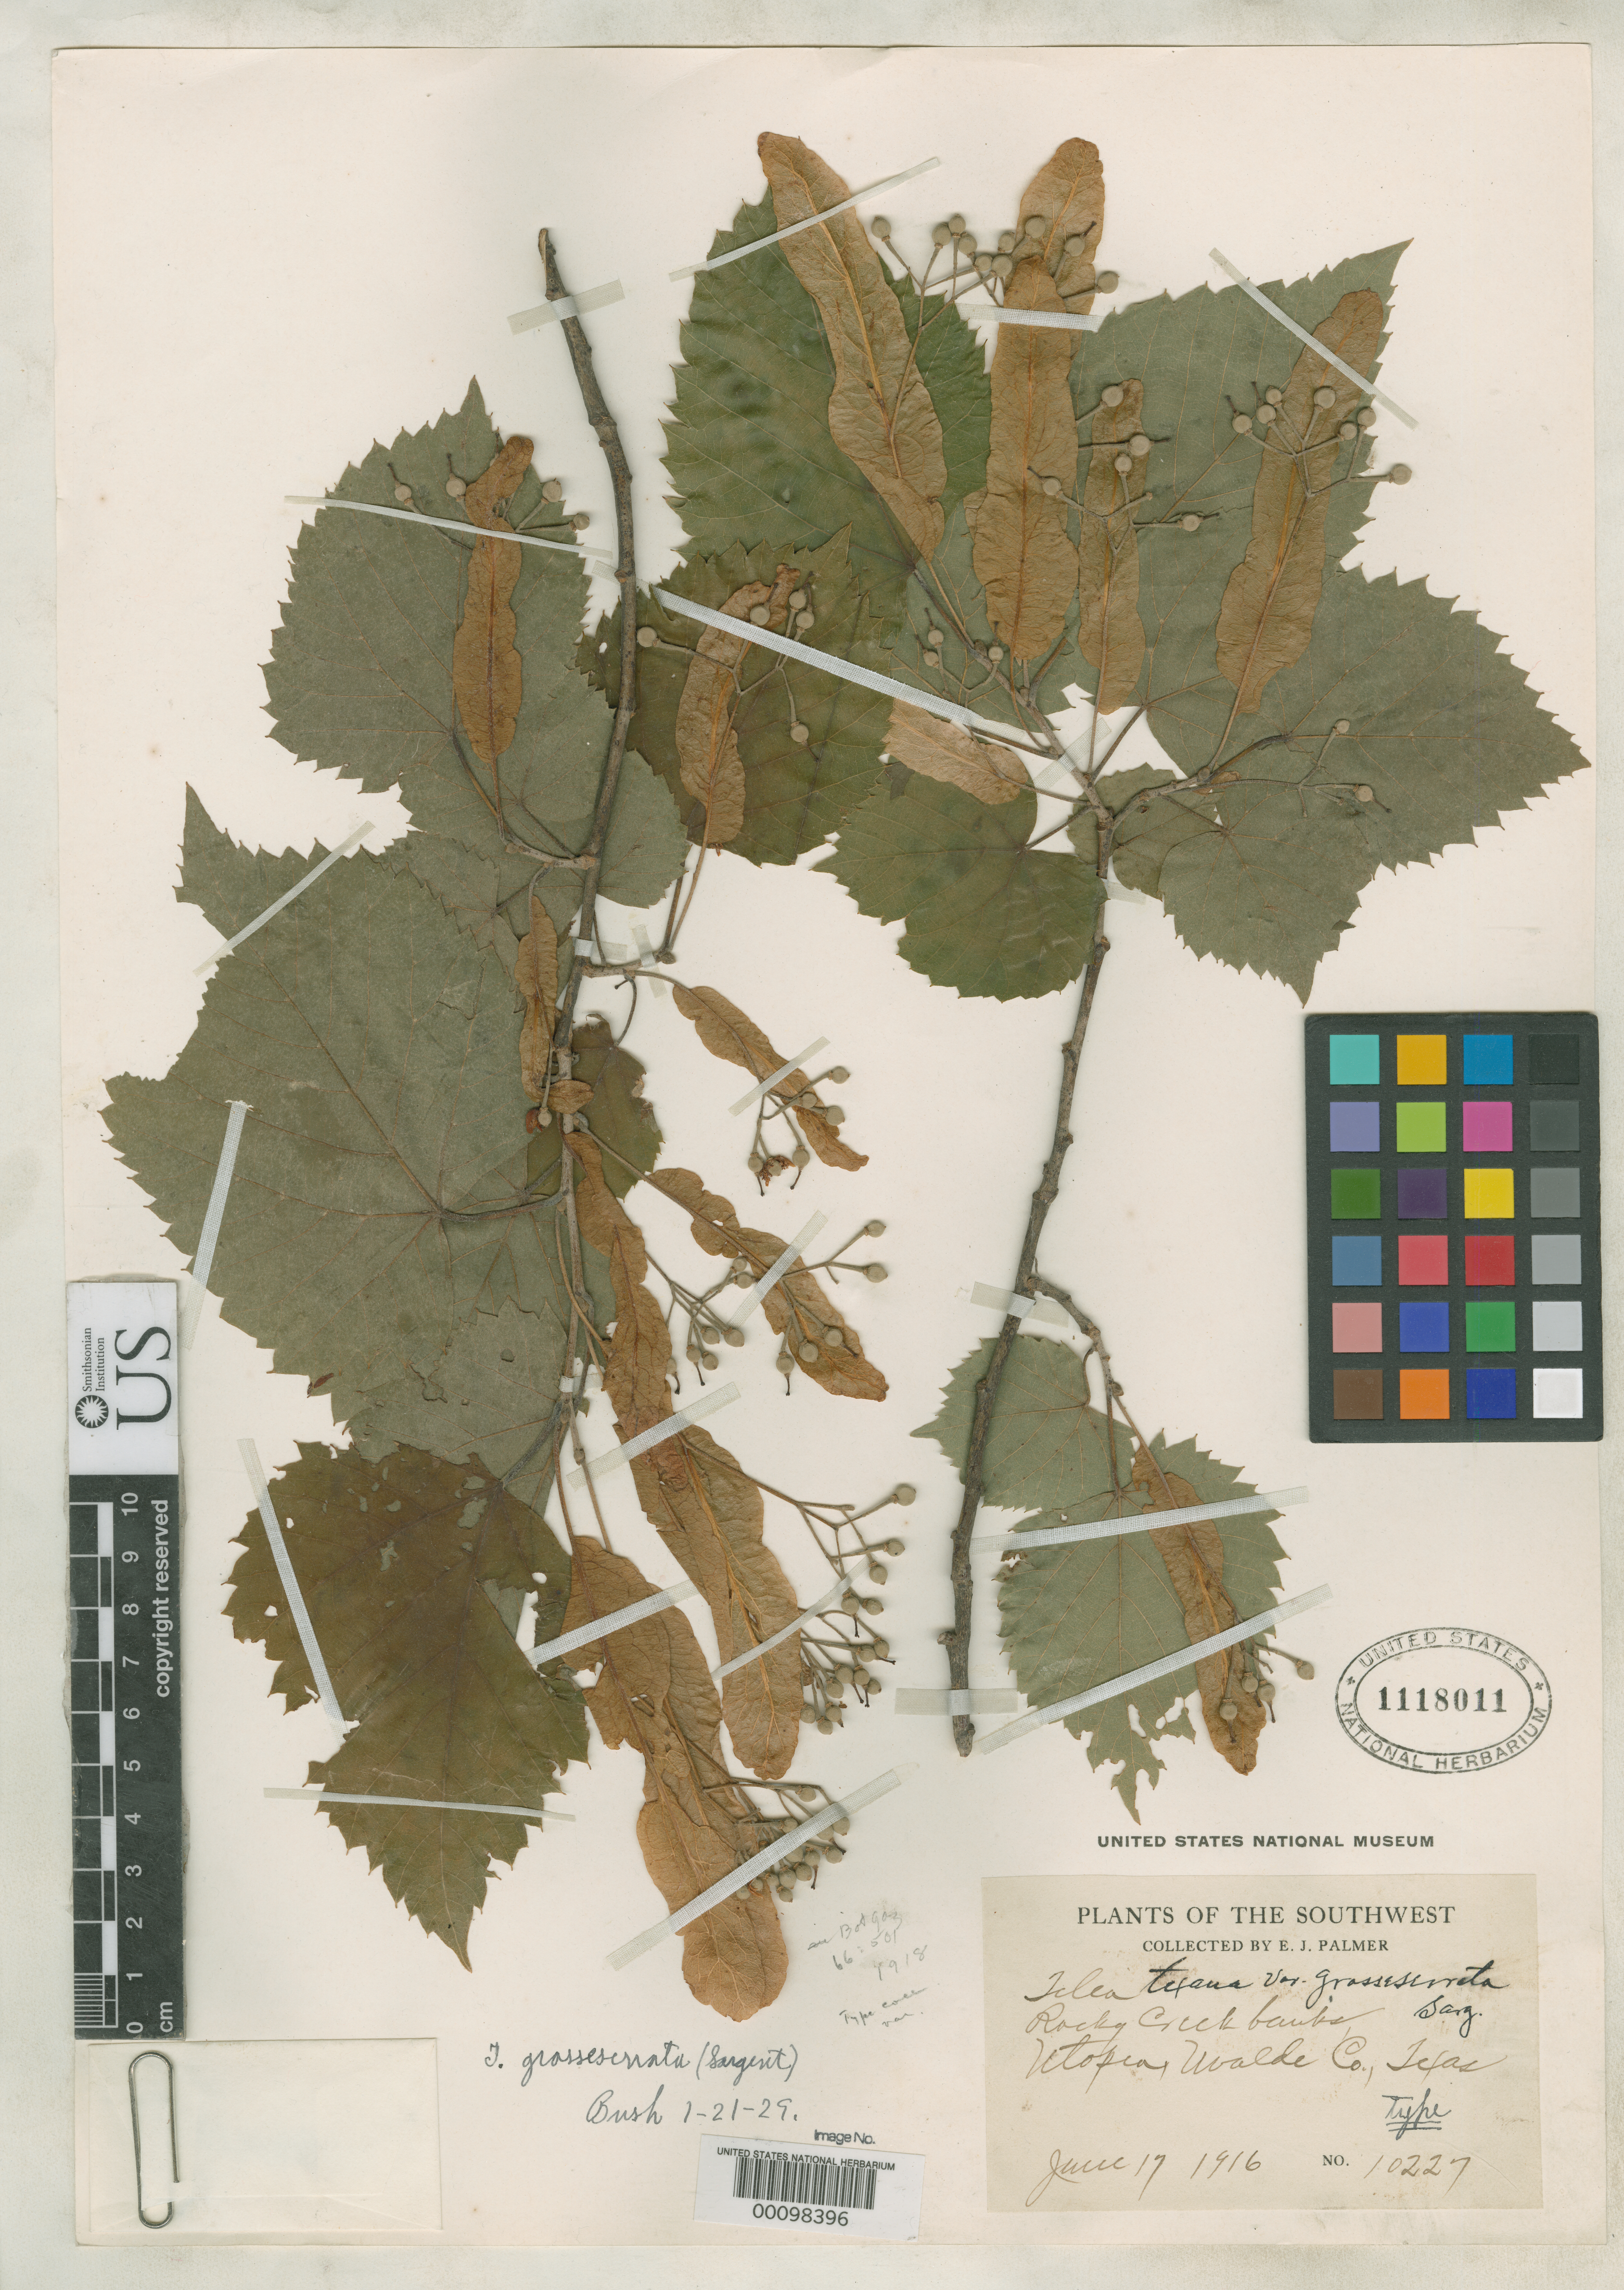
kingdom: Plantae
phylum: Tracheophyta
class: Magnoliopsida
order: Malvales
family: Malvaceae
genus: Tilia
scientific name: Tilia texana var. grosseserrata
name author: Sarg.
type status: Isotype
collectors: E. J. Palmer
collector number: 10227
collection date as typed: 17 Jun 1916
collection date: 1916-06-17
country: United States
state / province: Texas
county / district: Uvalde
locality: Utopia.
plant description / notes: Annotated as "type"; possibly the holotype?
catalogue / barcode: US 1118011